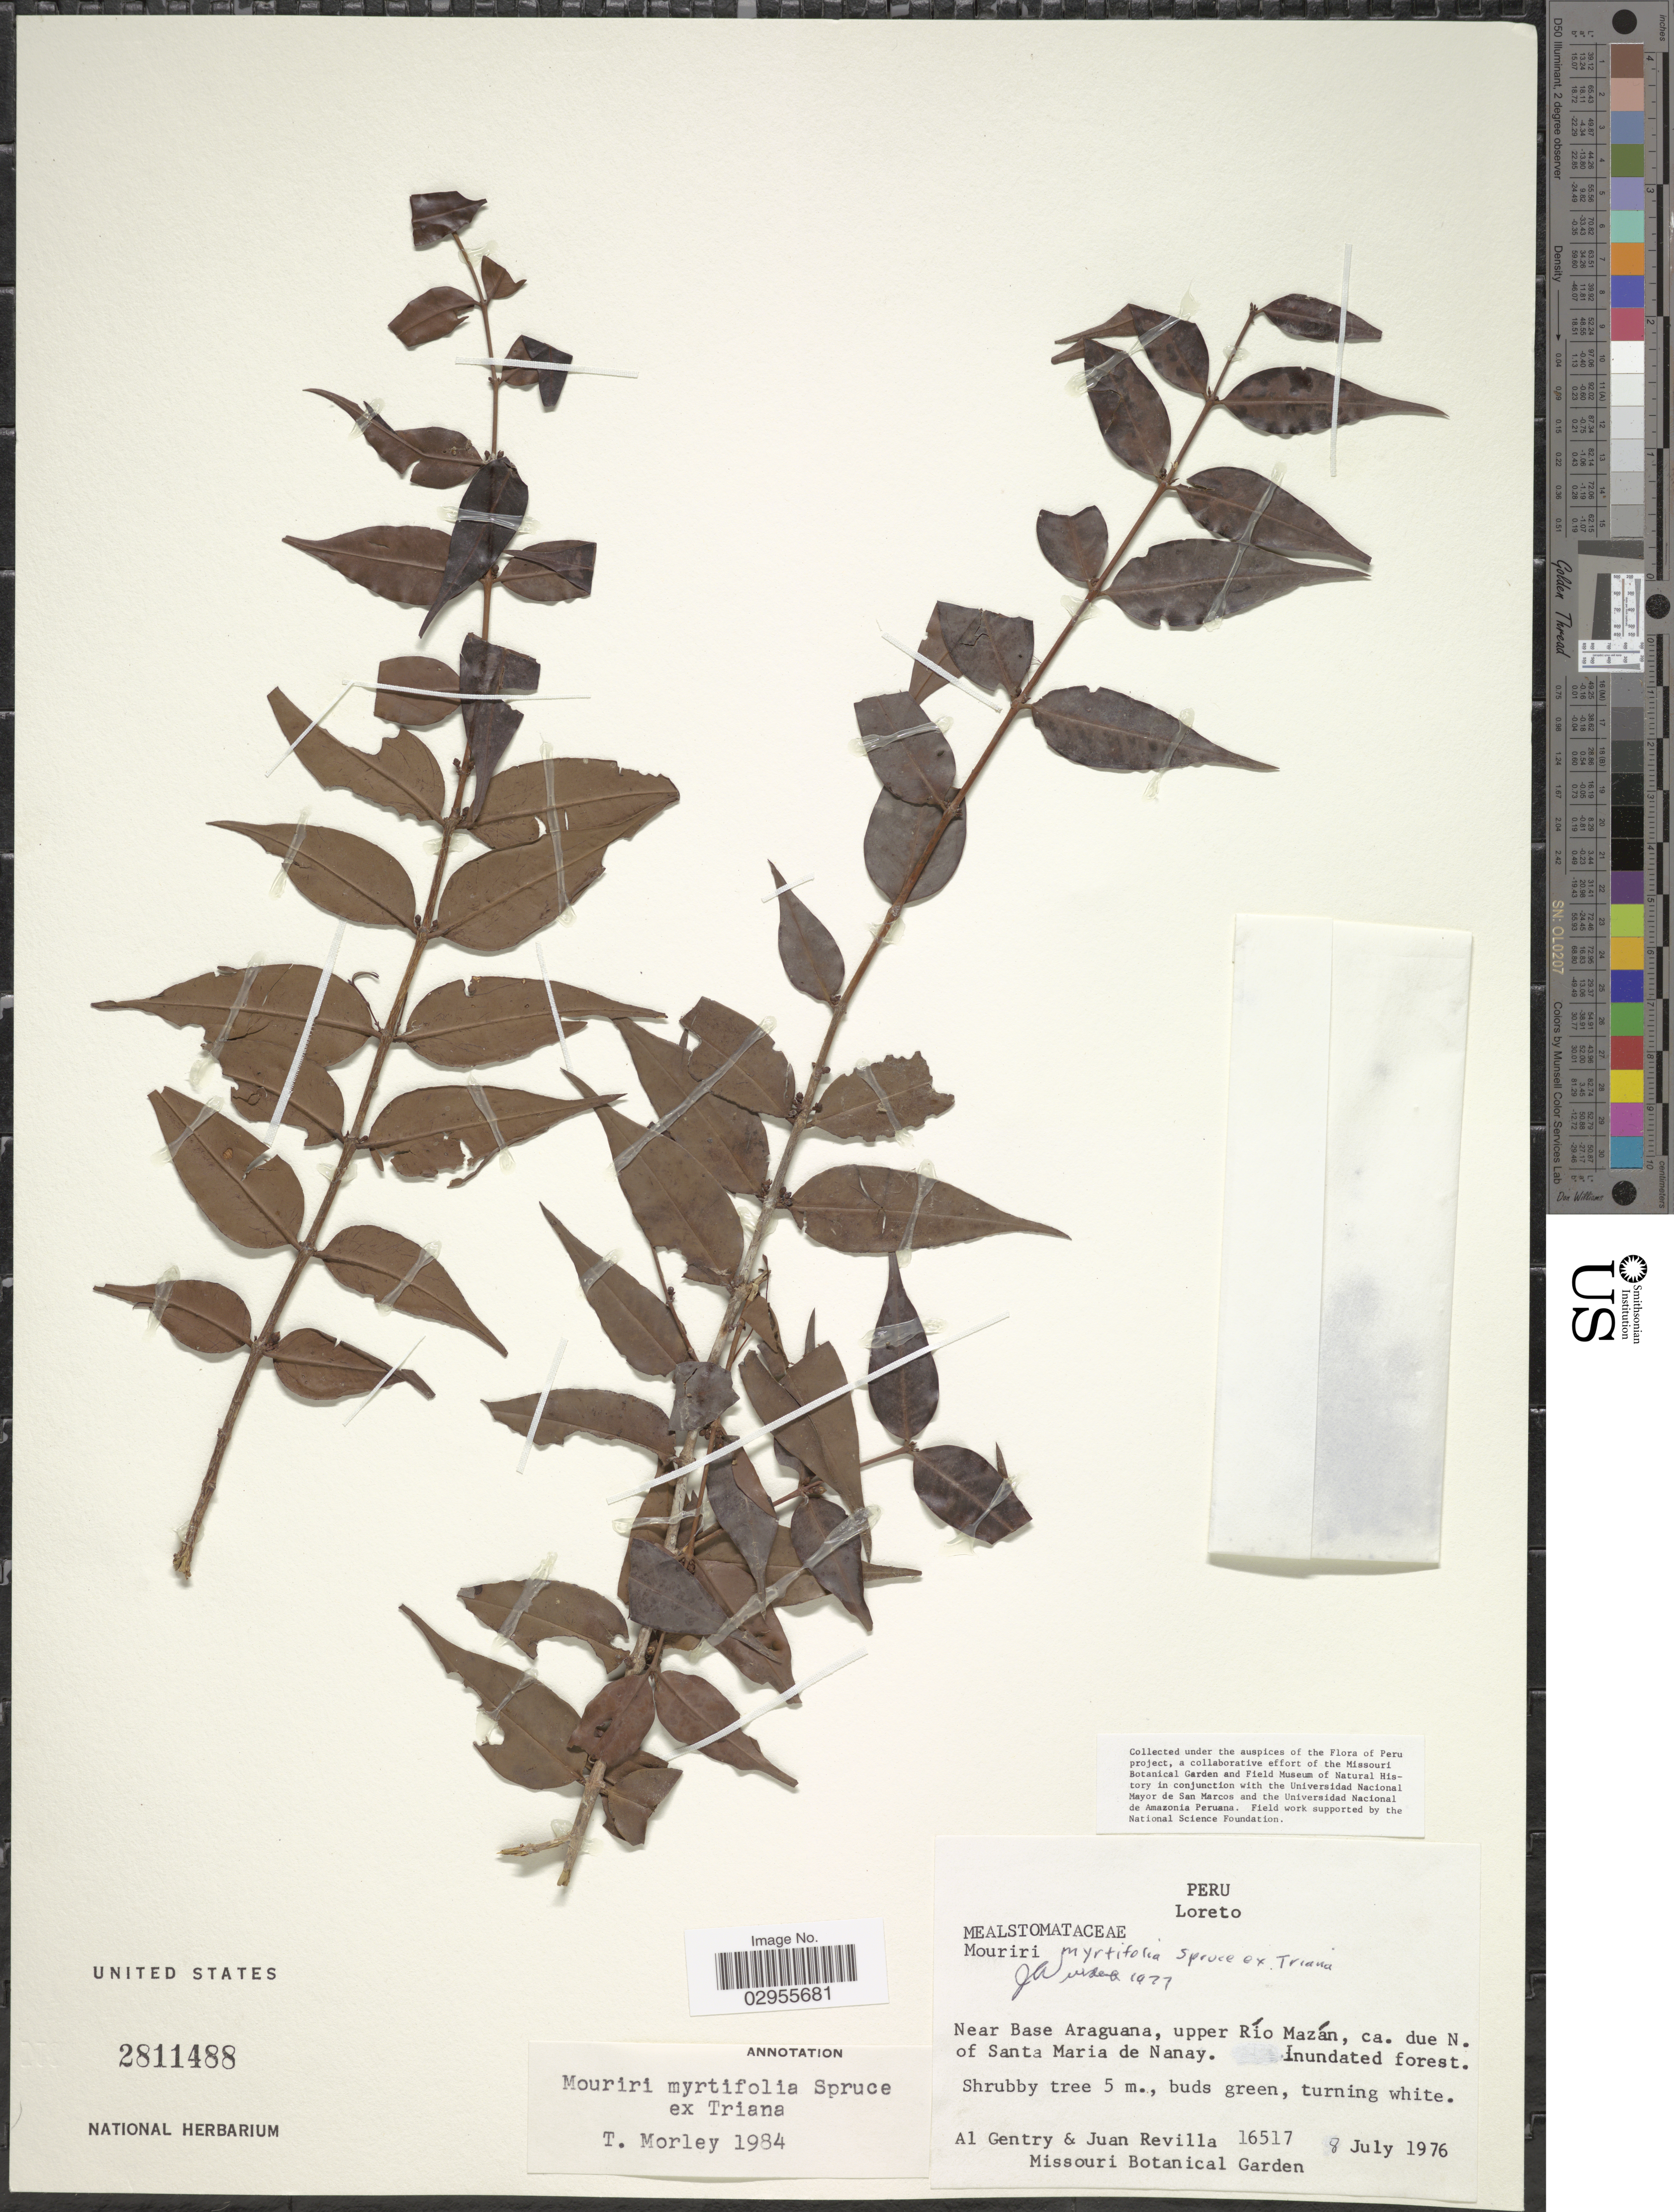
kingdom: Plantae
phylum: Tracheophyta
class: Magnoliopsida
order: Myrtales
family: Melastomataceae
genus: Mouriri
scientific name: Mouriri myrtifolia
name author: Spruce ex Triana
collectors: A. H. Gentry & J. Revilla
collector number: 16517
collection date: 1976-07-08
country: Peru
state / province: Loreto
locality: Near Base Araguana, upper Río Mazán, ca. due N. of Santa Maria de Nanay.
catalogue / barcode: US 2811488